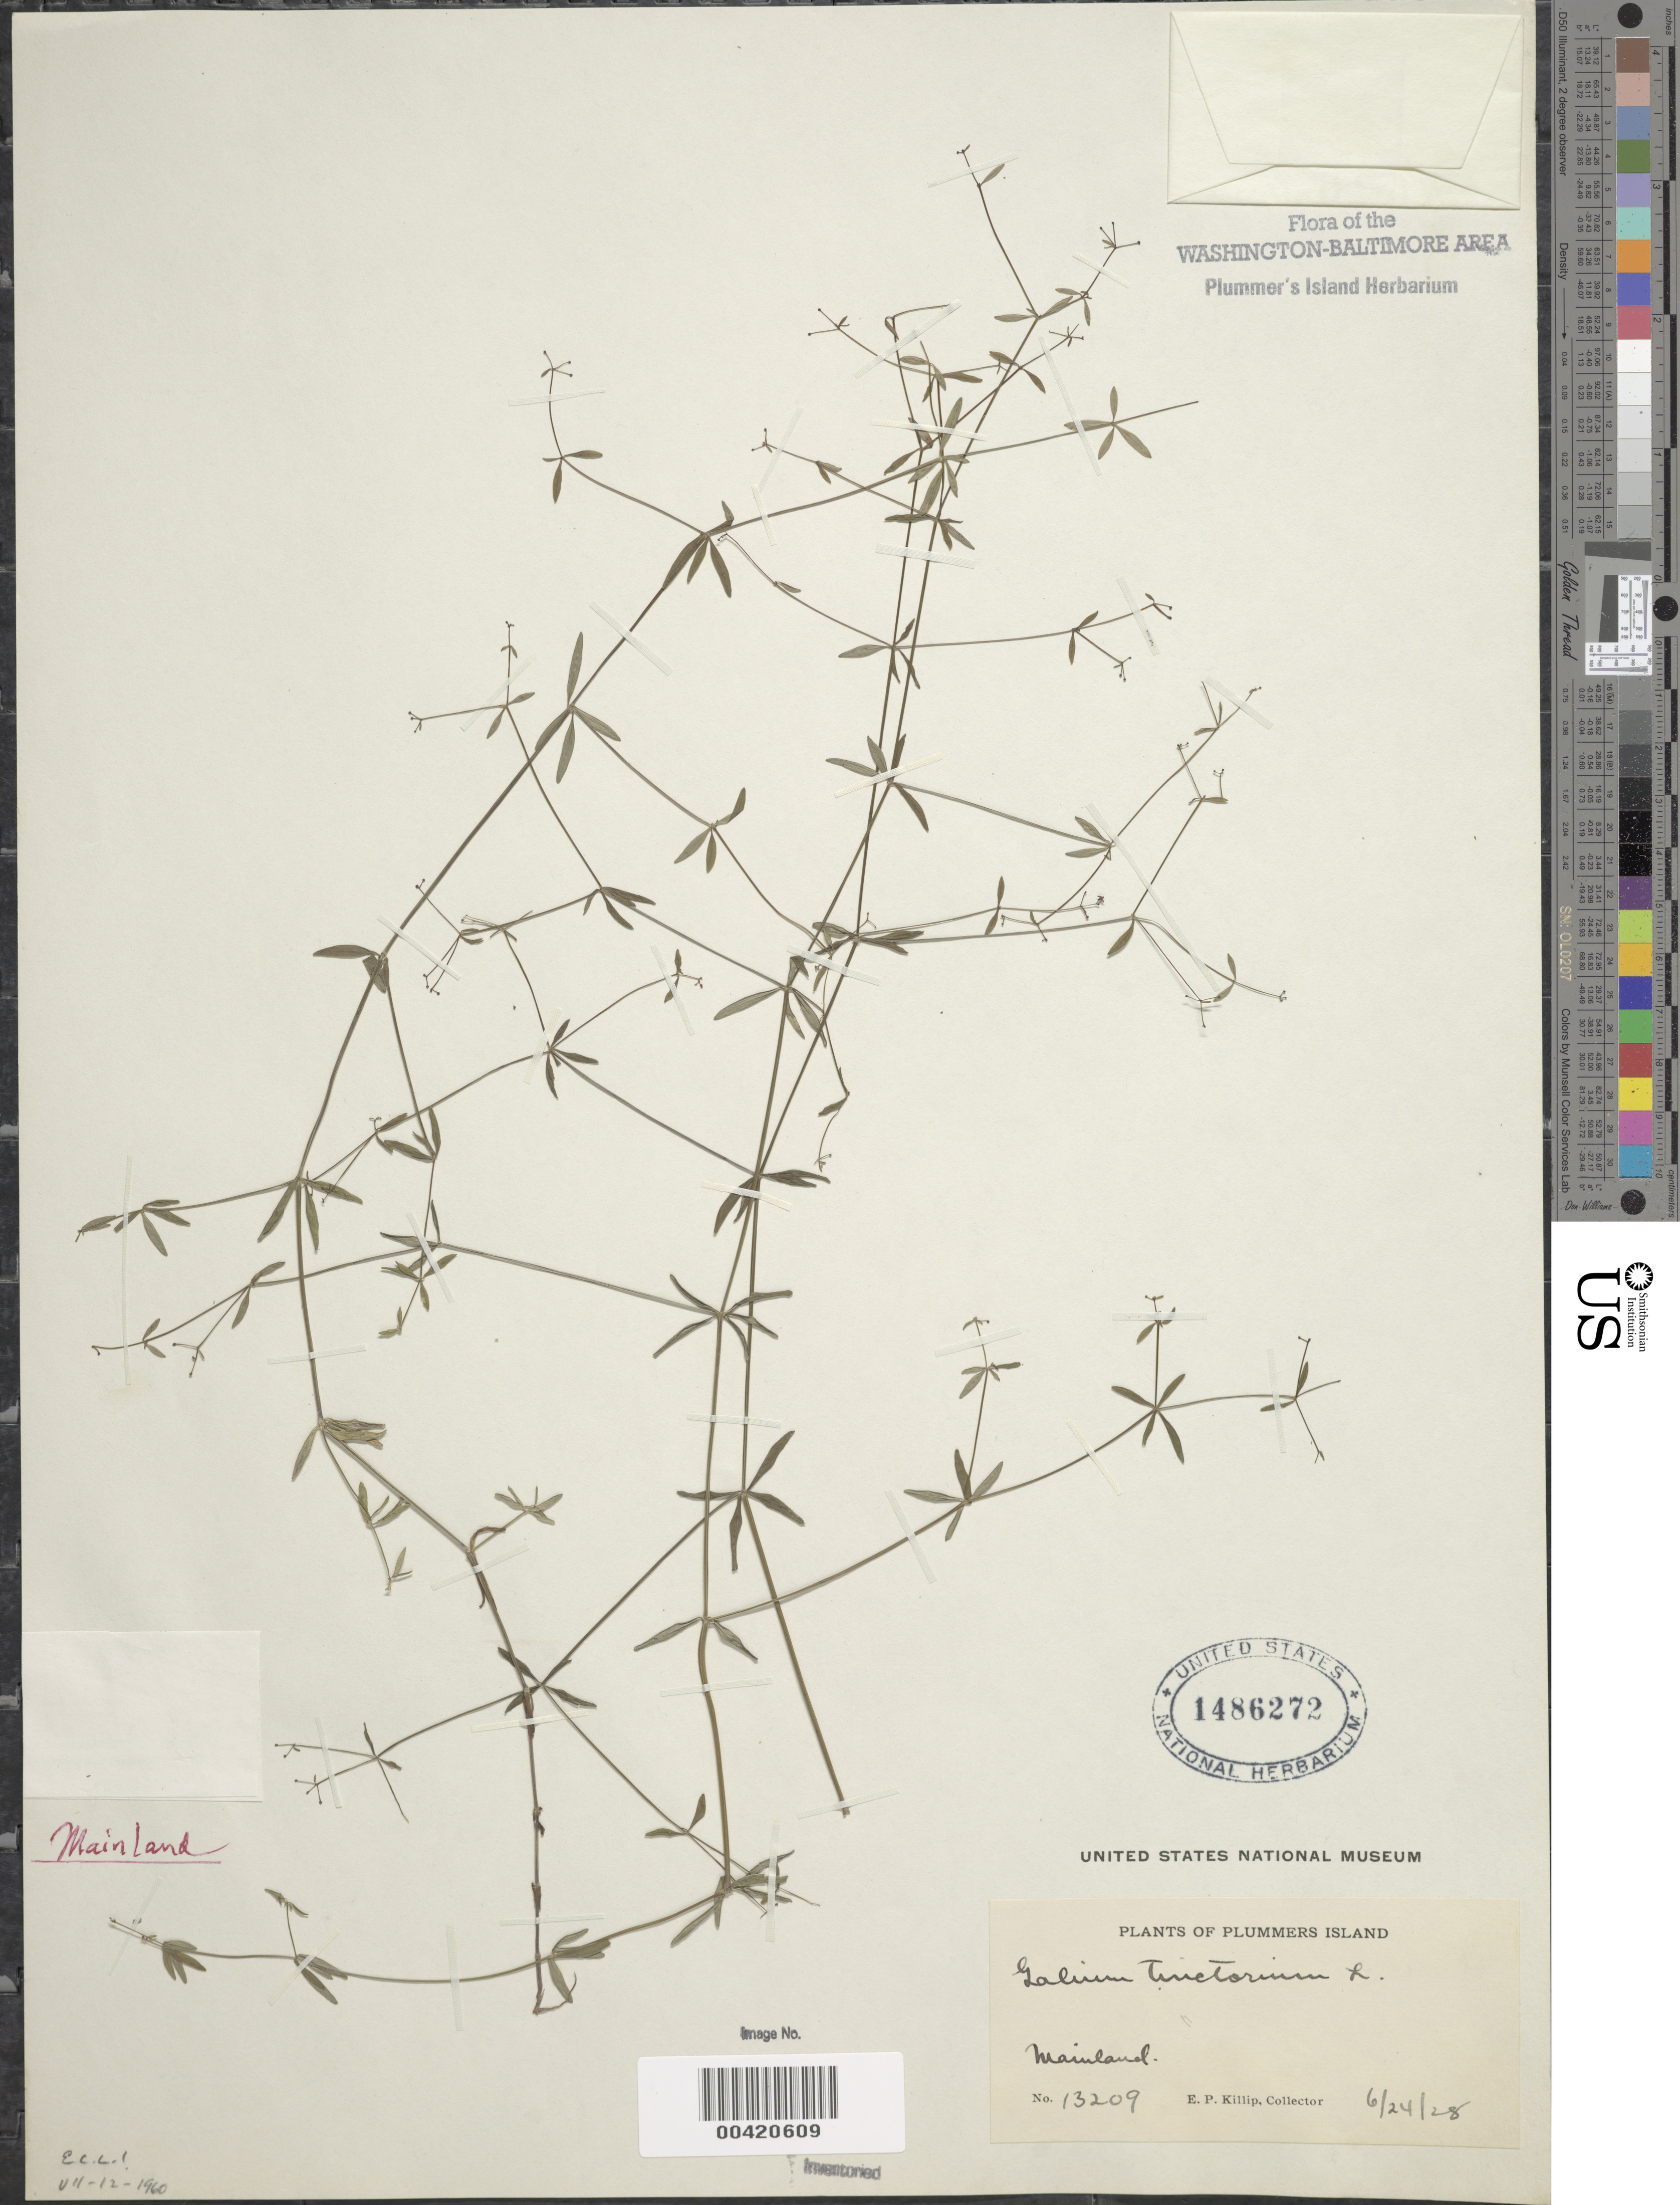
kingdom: Plantae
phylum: Tracheophyta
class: Magnoliopsida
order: Gentianales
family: Rubiaceae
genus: Galium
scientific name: Galium tinctorium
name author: (L.) Scop.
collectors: E. P. Killip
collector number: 13209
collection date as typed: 24 Jun 1928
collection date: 1928-06-24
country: United States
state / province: Maryland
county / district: Montgomery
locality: Plummer's Island, mainland C. & O. Canal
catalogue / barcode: US 1486272